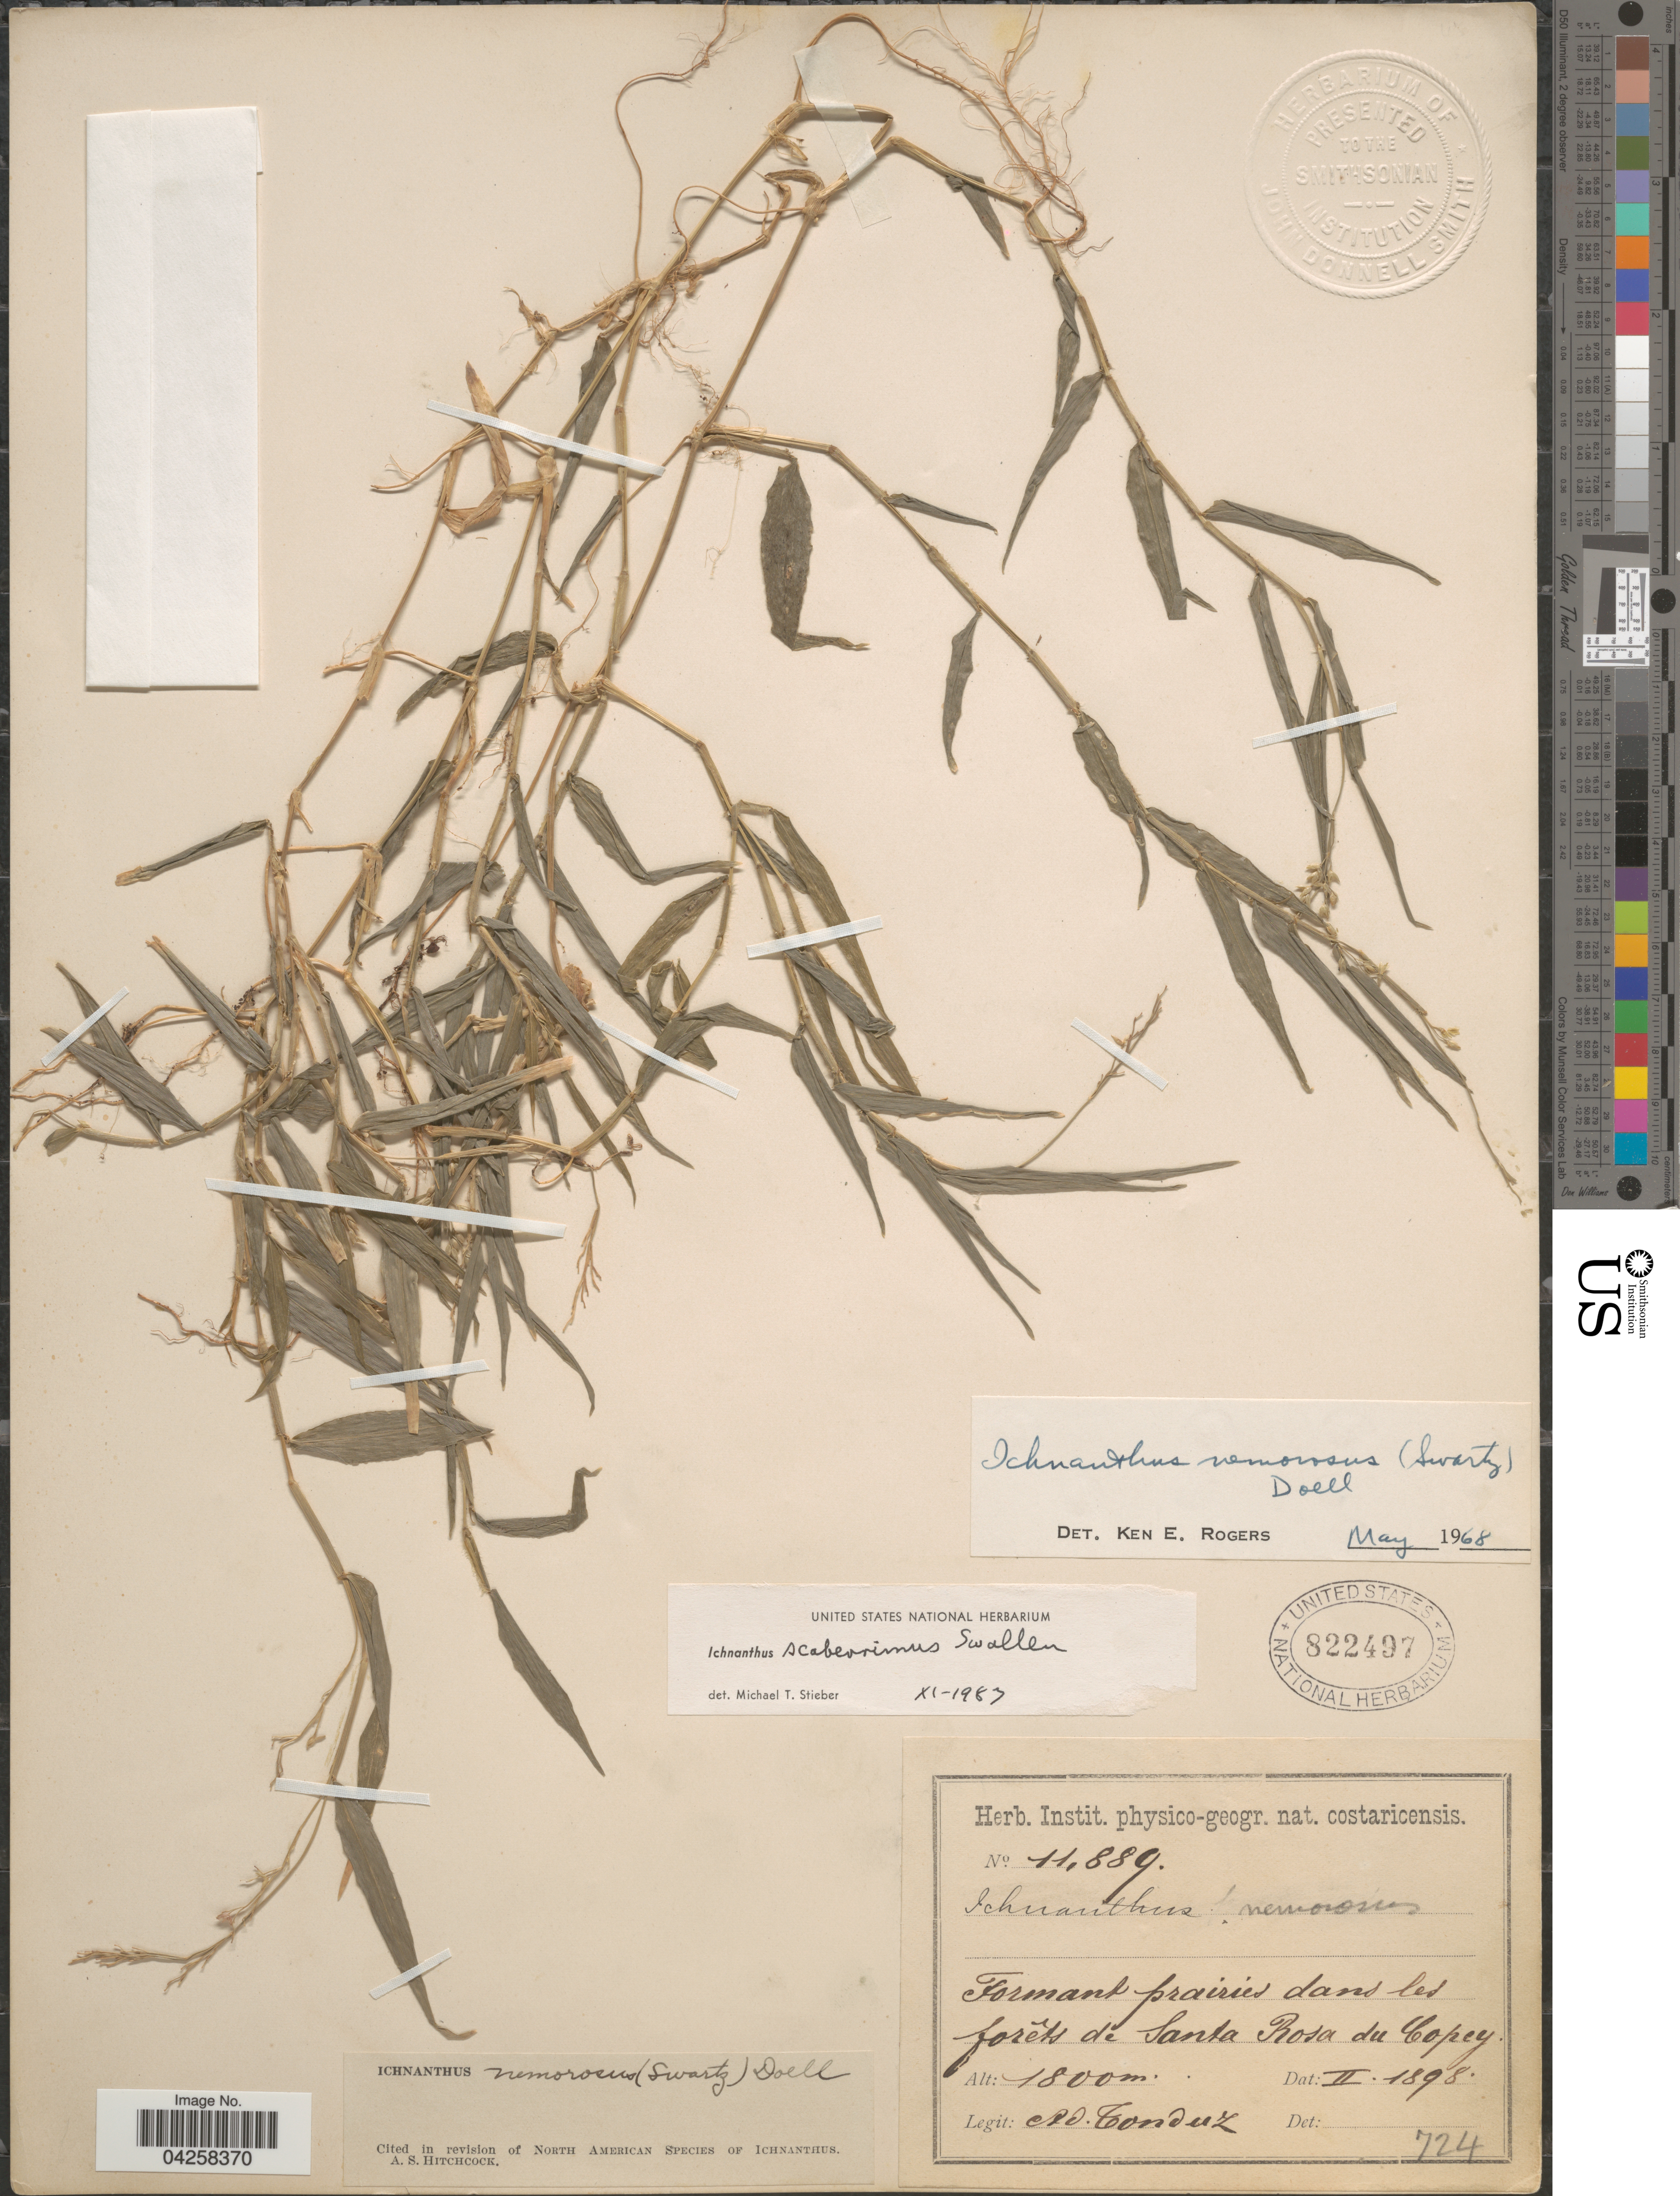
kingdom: Plantae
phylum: Tracheophyta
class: Liliopsida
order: Poales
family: Poaceae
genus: Ichnanthus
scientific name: Ichnanthus tenuis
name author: (J. Presl) Hitchc. & Chase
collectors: A. Tonduz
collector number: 11889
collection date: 1898-02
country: Costa Rica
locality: Formant prairies dans les forêts de Santa Rosa du Copey.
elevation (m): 1800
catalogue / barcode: US 822497